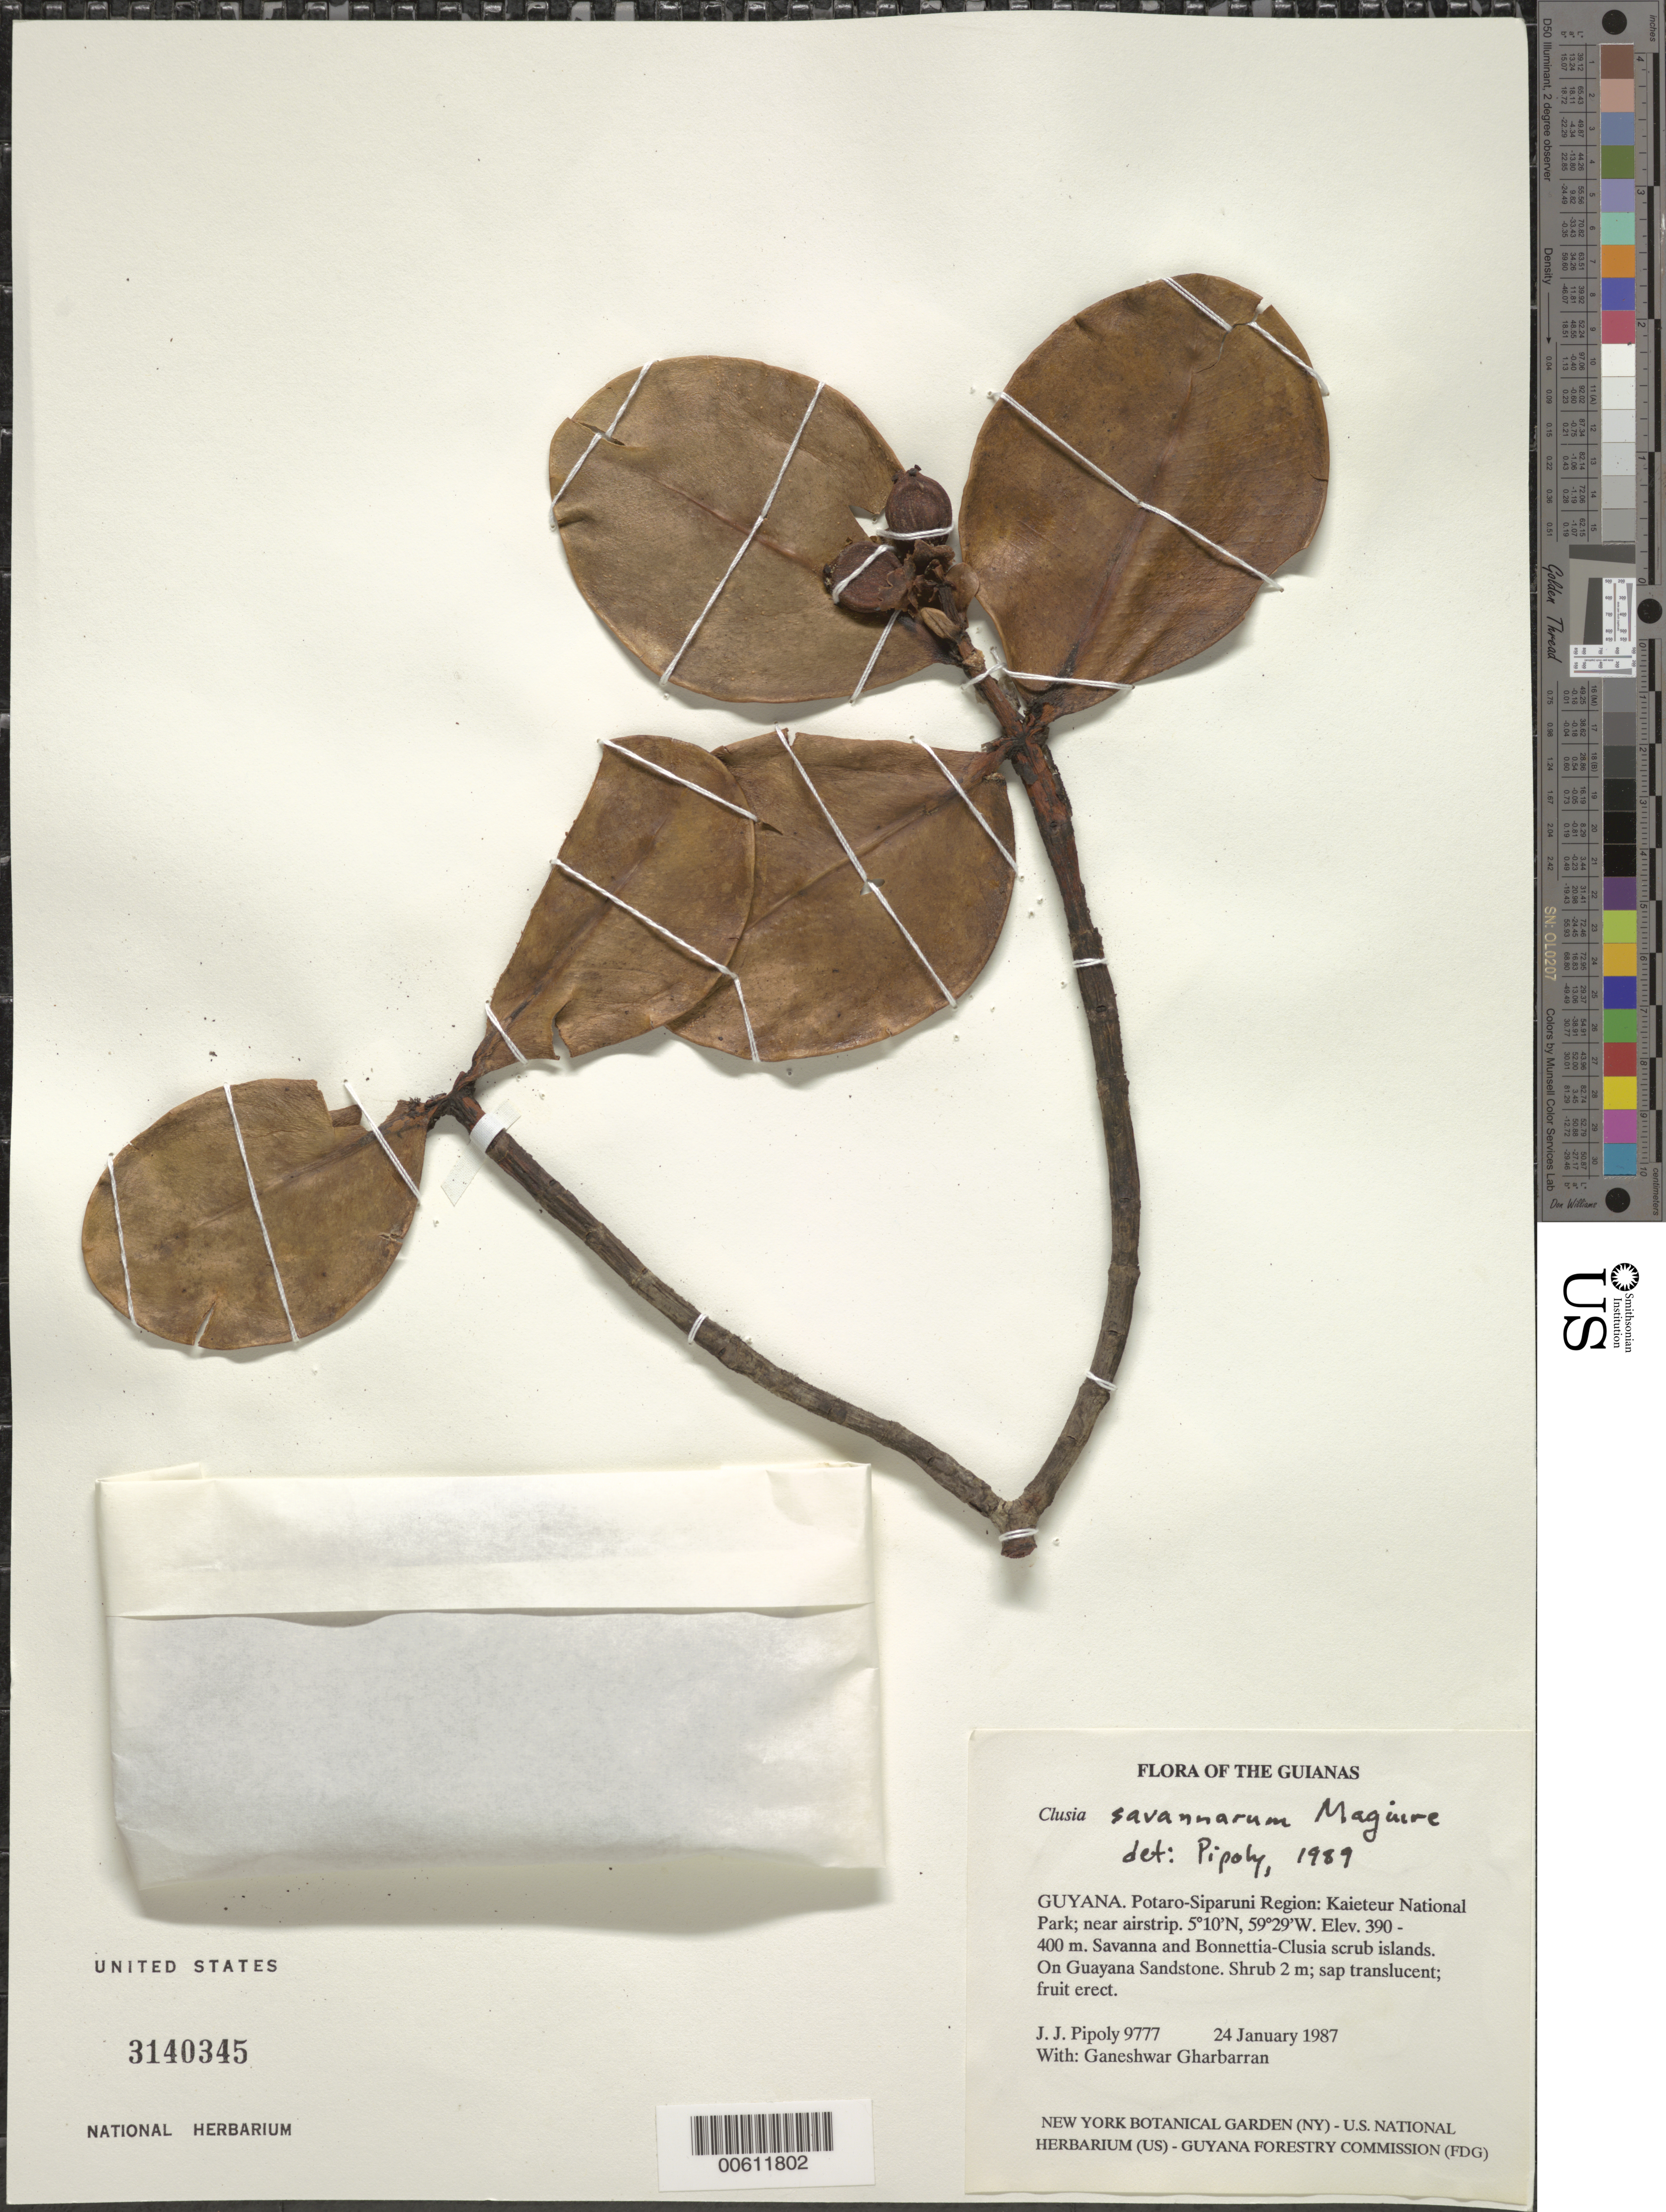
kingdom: Plantae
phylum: Tracheophyta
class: Magnoliopsida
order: Malpighiales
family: Clusiaceae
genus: Clusia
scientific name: Clusia savannarum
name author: Maguire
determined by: Pipoly, J. J., III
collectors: J. J. Pipoly & G. Gharbarran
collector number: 9777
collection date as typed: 24 January 1987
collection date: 1987-01-24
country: Guyana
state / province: Potaro-Siparuni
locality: Kaieteur National Park; near airstrip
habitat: Savanna and Bonnetia-Clusia scrub islands. Guayana sandstone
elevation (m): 390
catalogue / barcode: US 3140345